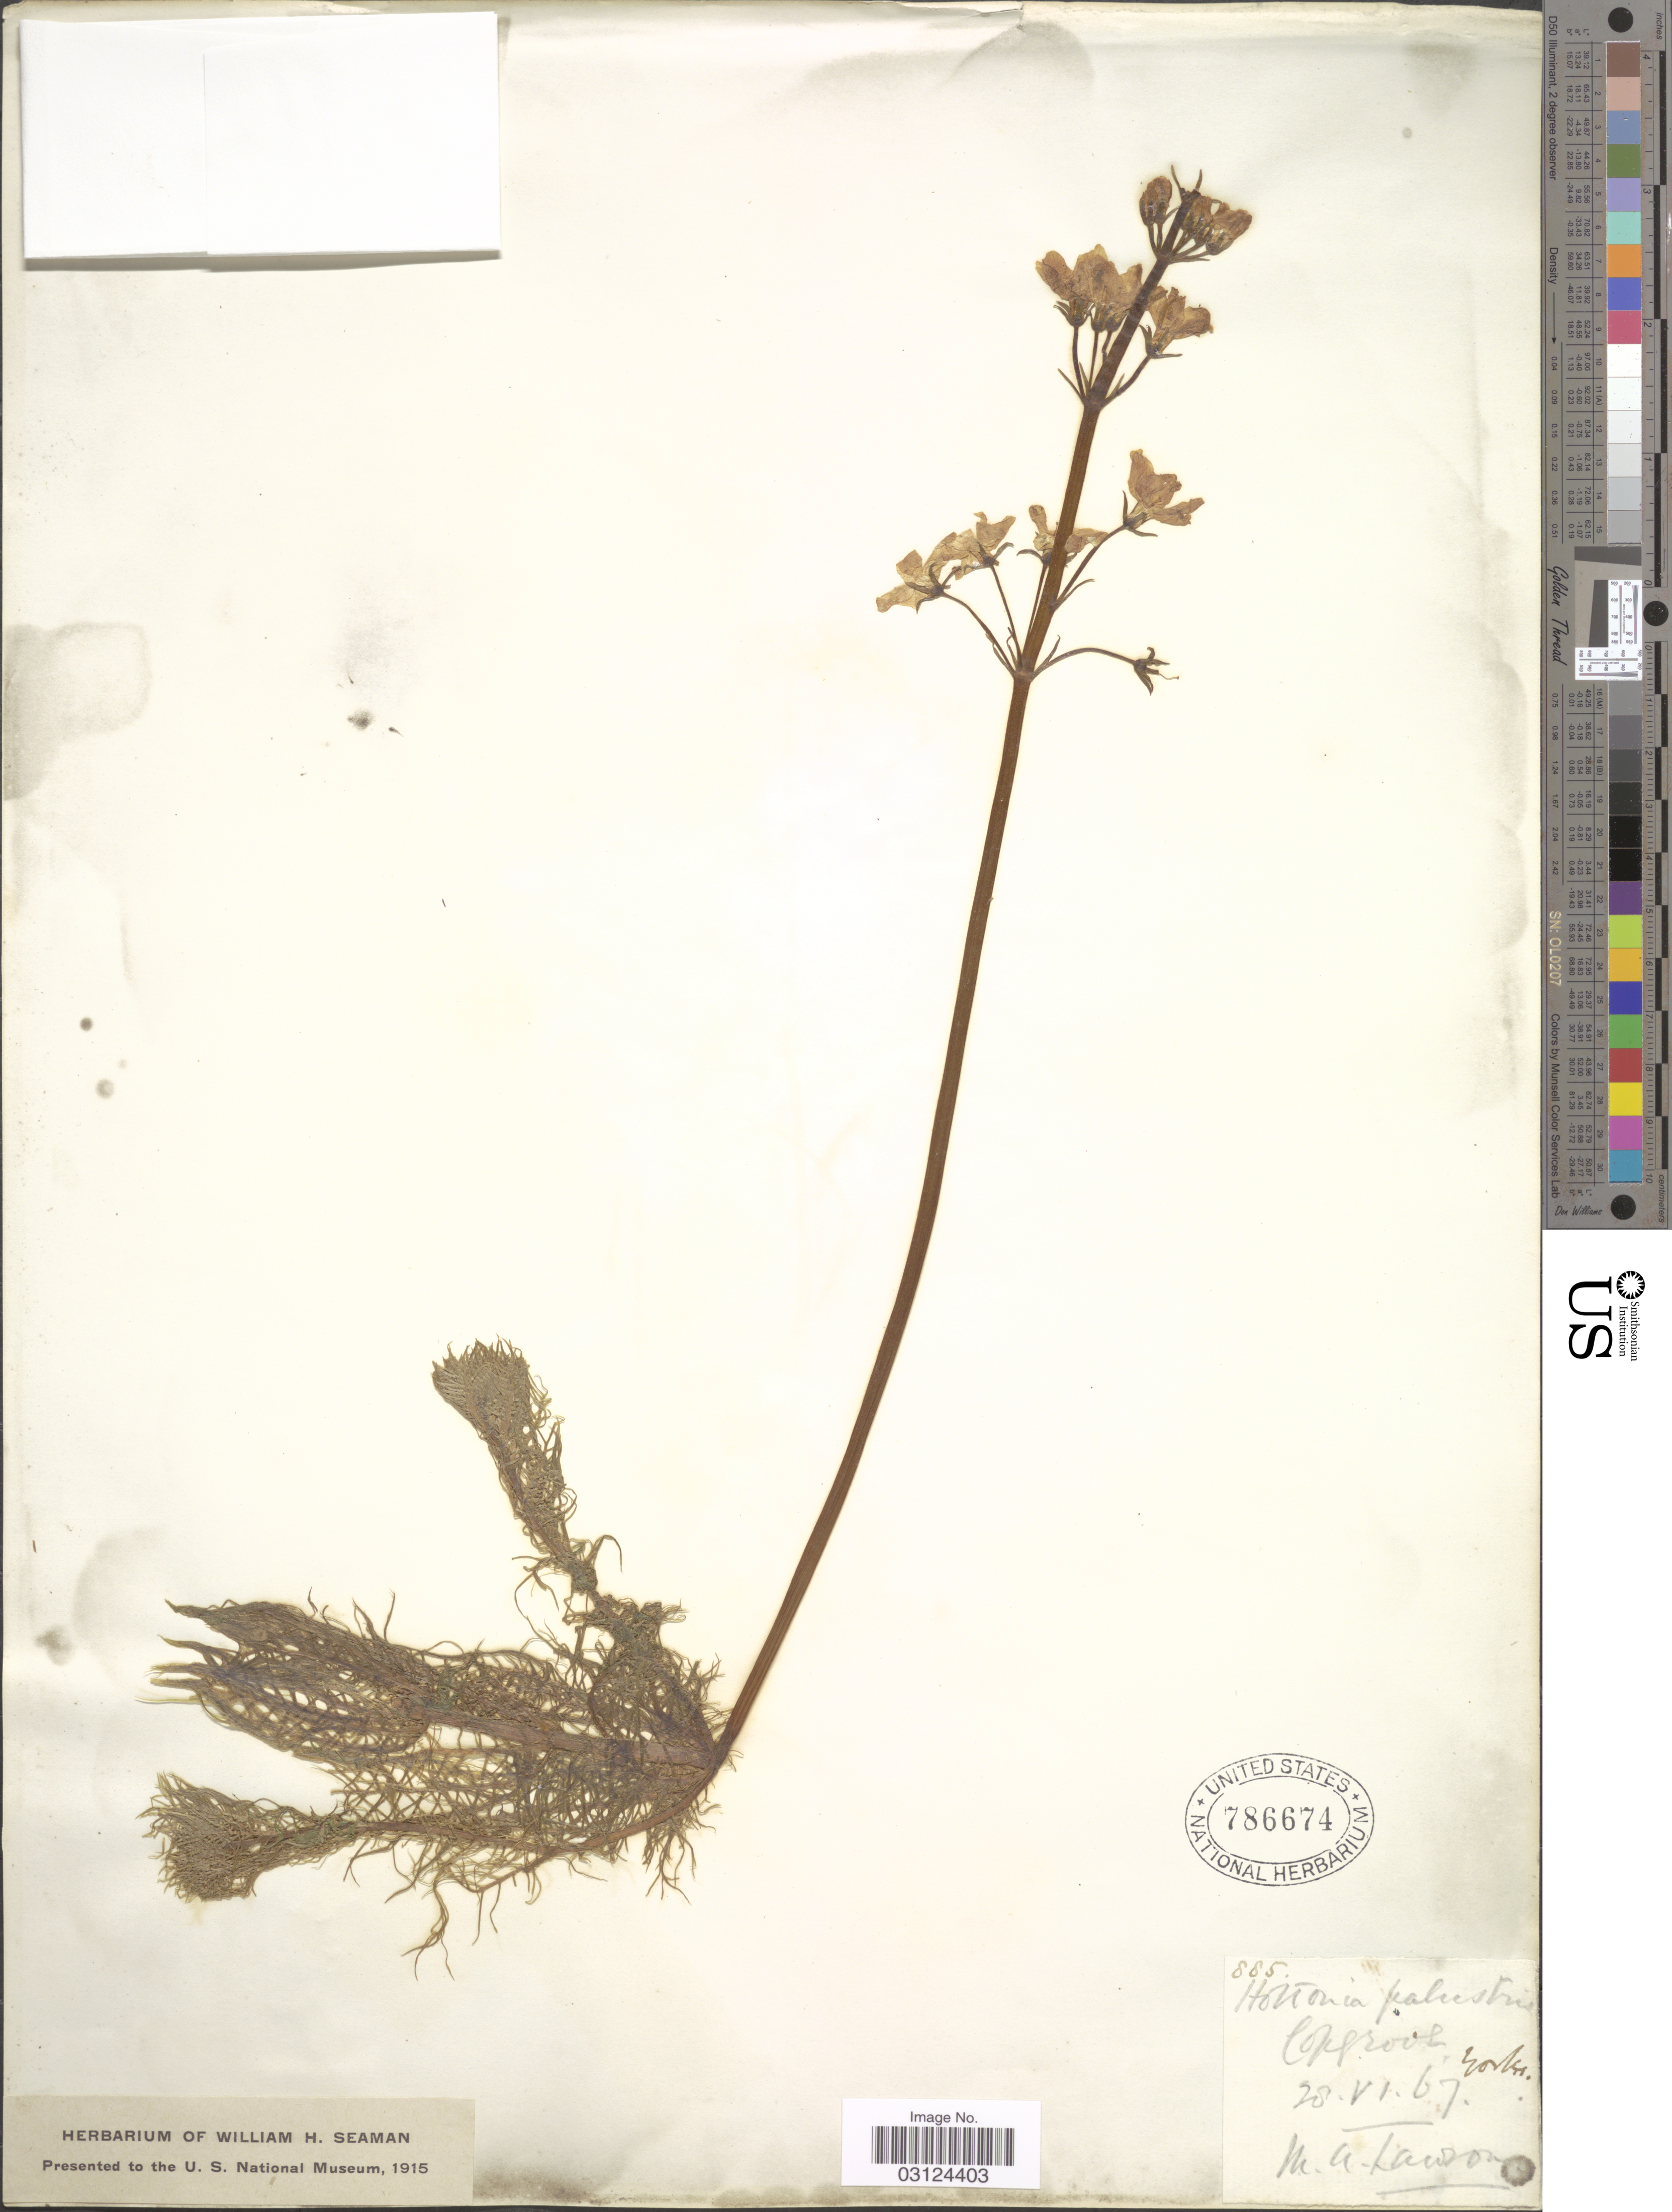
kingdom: Plantae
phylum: Tracheophyta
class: Magnoliopsida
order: Ericales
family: Primulaceae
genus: Hottonia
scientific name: Hottonia palustris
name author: L.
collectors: M. A. Lawson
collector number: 885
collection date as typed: Transcribed d/m/y: 28/6/67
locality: Gorth. [interpreted]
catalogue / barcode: US 786674